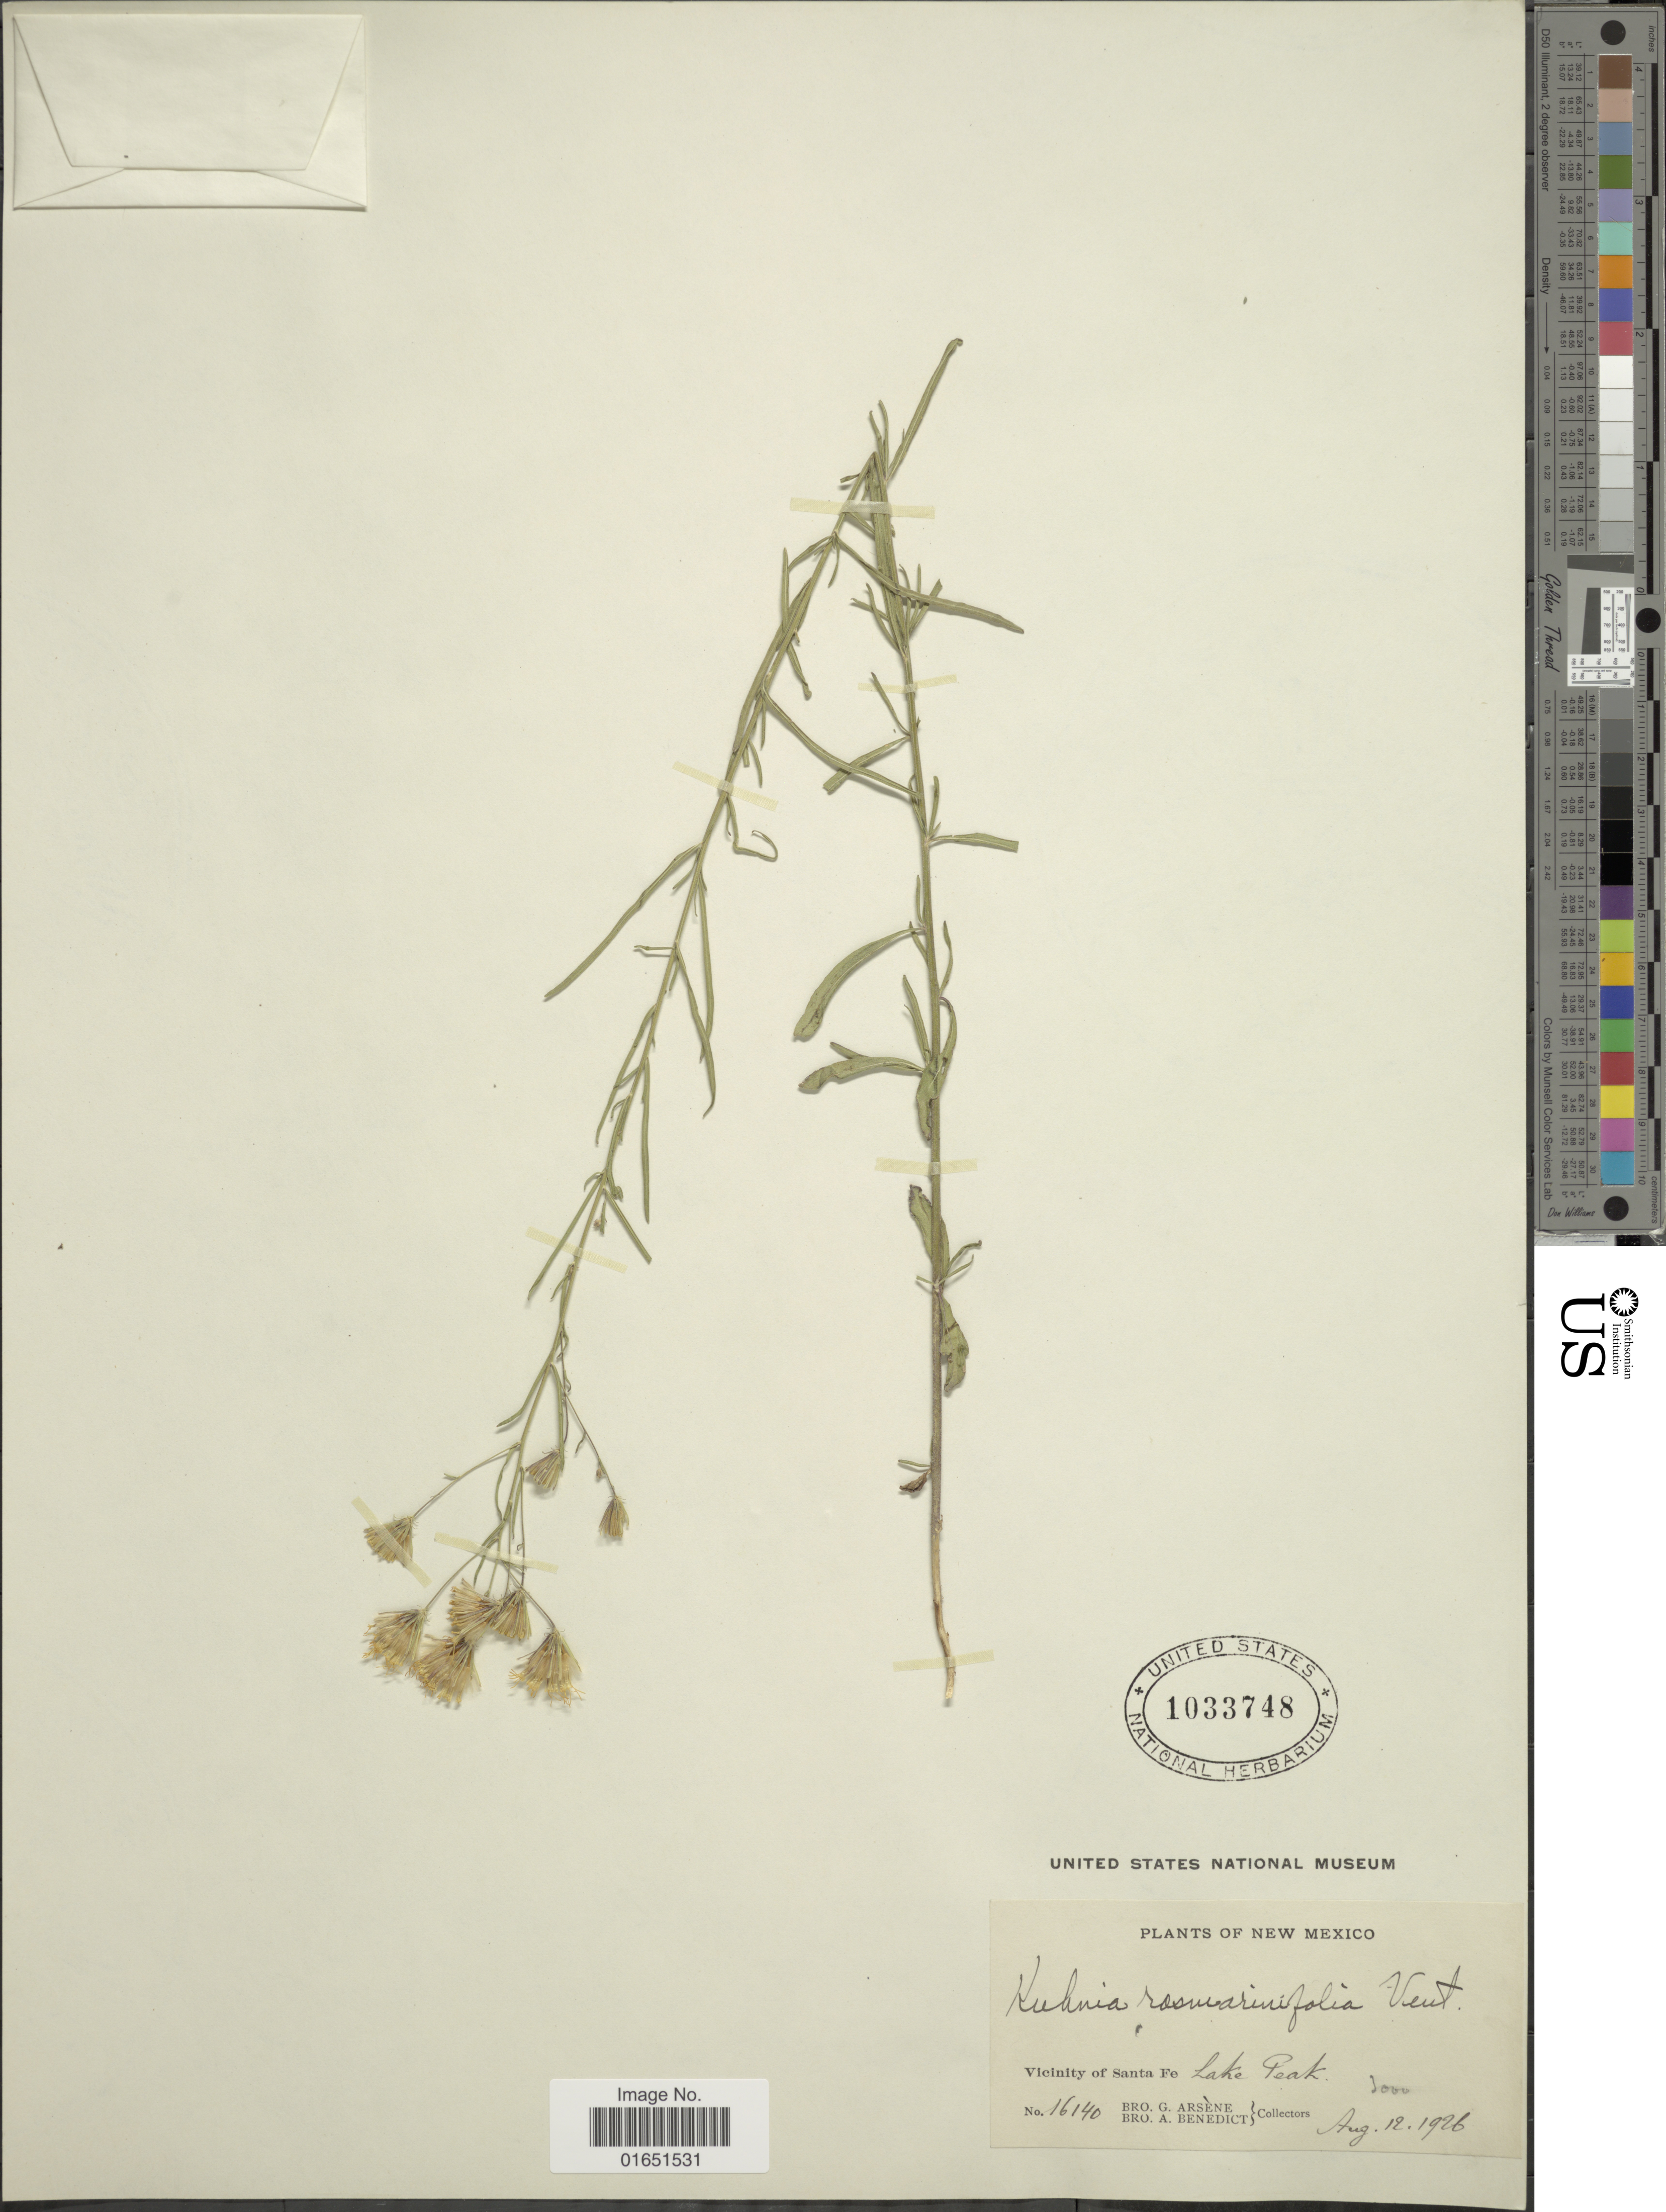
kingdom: Plantae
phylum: Tracheophyta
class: Magnoliopsida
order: Asterales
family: Asteraceae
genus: Brickellia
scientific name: Brickellia rosmarinifolia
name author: (Vent.) W.A. Weber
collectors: Bro. G. Arsène & B. Ayers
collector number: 16140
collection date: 1926-08-12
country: United States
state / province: New Mexico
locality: Vicinity of Santa Fe, Lake Peak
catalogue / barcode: US 1033748